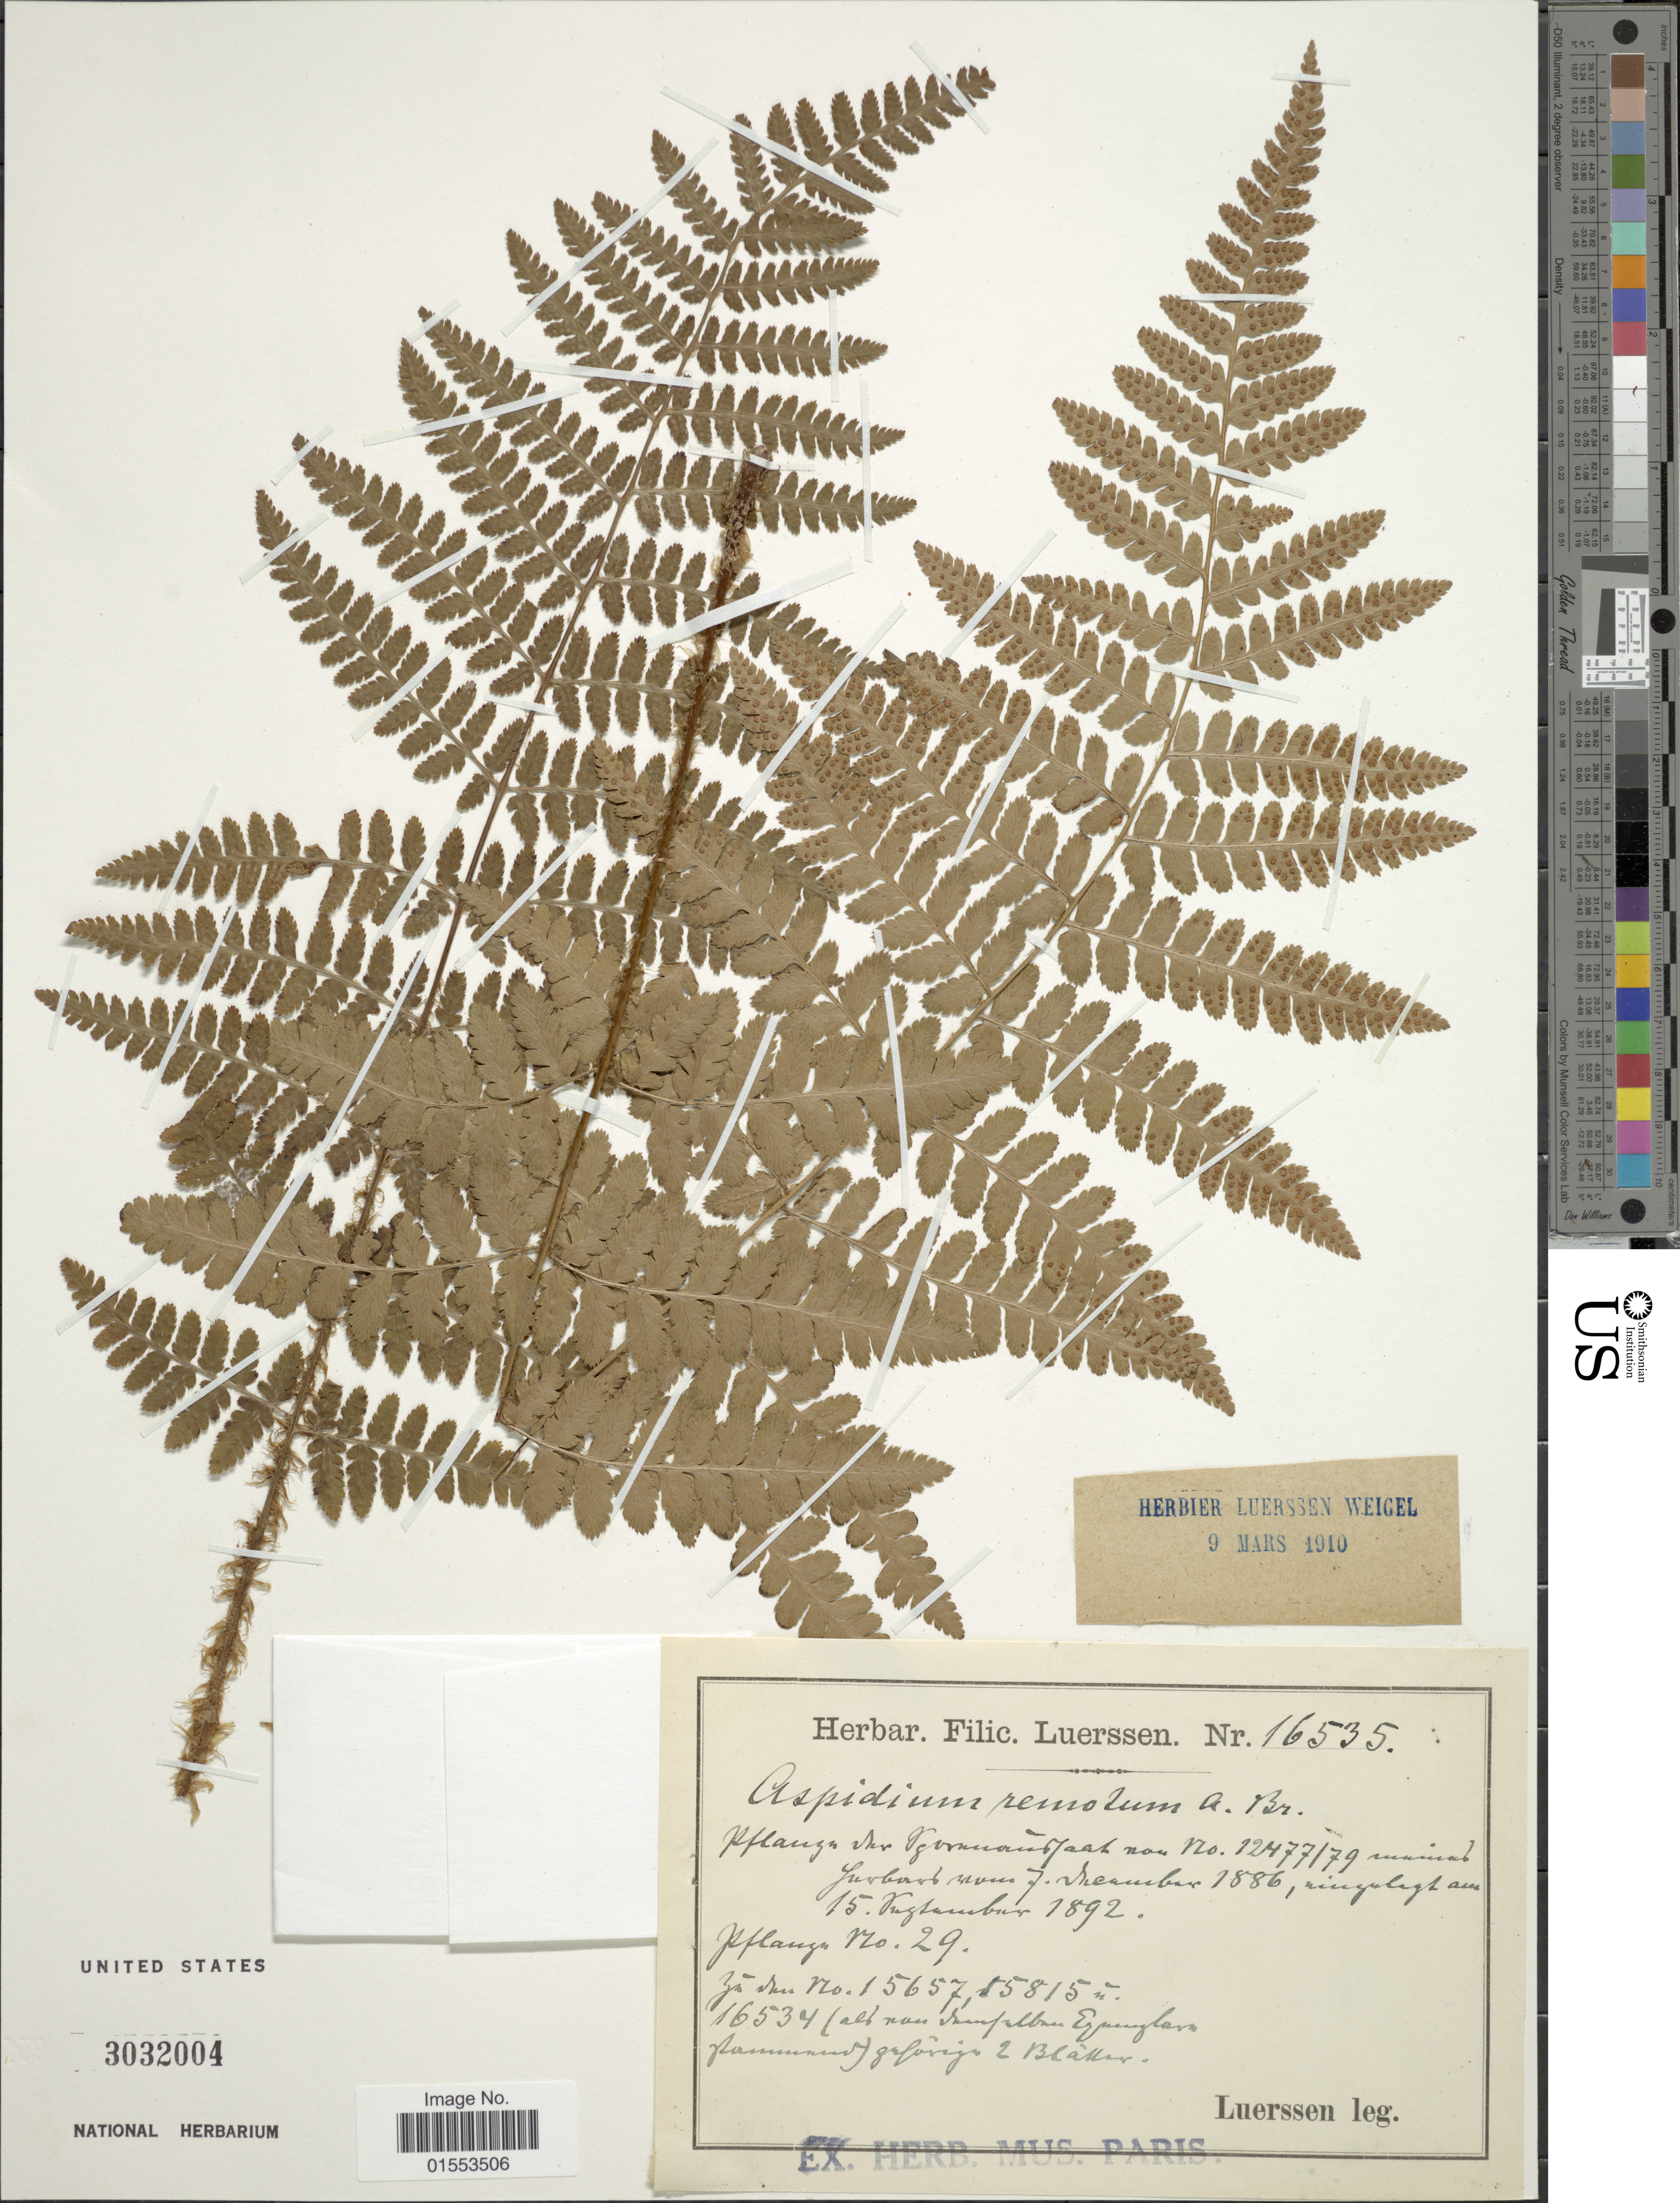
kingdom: Plantae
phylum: Tracheophyta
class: Polypodiopsida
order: Polypodiales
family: Dryopteridaceae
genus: Dryopteris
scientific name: Dryopteris remota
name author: (A. Braun) Hayek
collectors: C. Luerssen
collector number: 16535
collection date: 1886-12-07/1892-11-15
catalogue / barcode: US 3032004